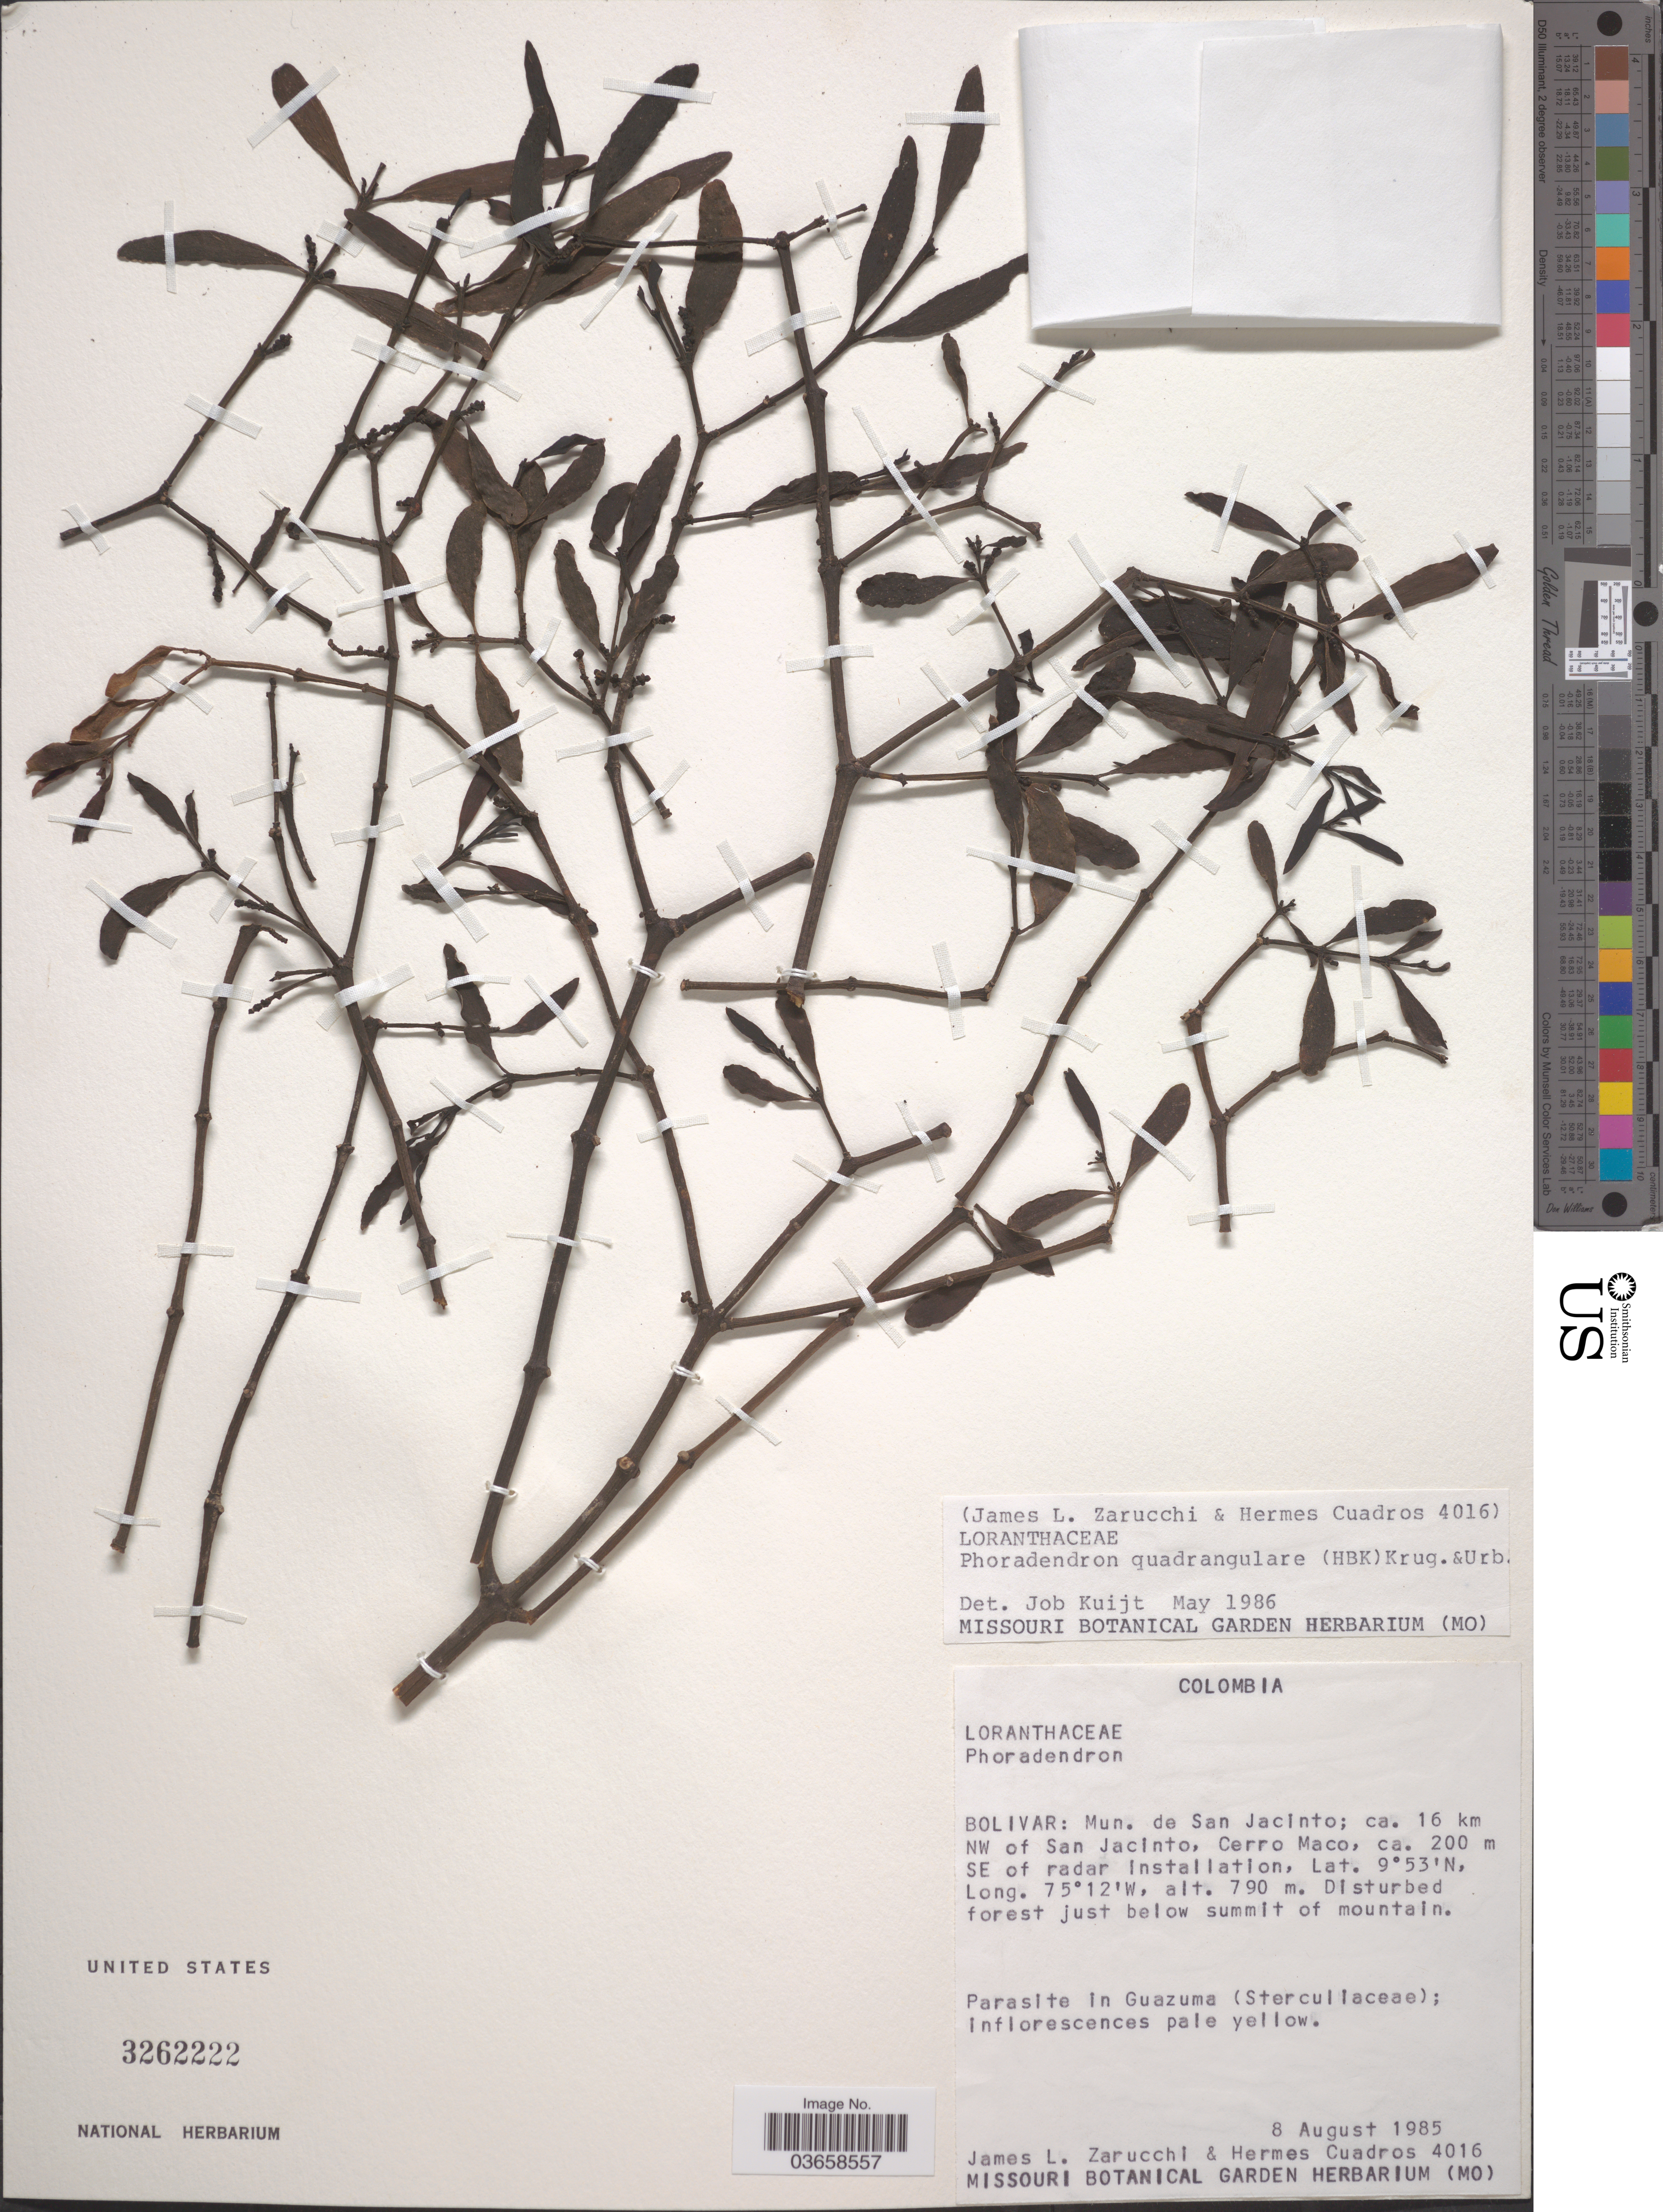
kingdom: Plantae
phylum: Tracheophyta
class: Magnoliopsida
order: Santalales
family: Viscaceae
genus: Phoradendron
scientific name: Phoradendron quadrangulare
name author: (Kunth) Griseb.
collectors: J. L. Zarucchi & H. Cuadros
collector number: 4016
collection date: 1985-08-08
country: Colombia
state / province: Bolívar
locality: Mun. de San Jacinto; ca. 16 km NW of San Jacinto, Cerro Maco, ca. 200 m SE of radar Installation.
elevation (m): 790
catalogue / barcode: US 3262222